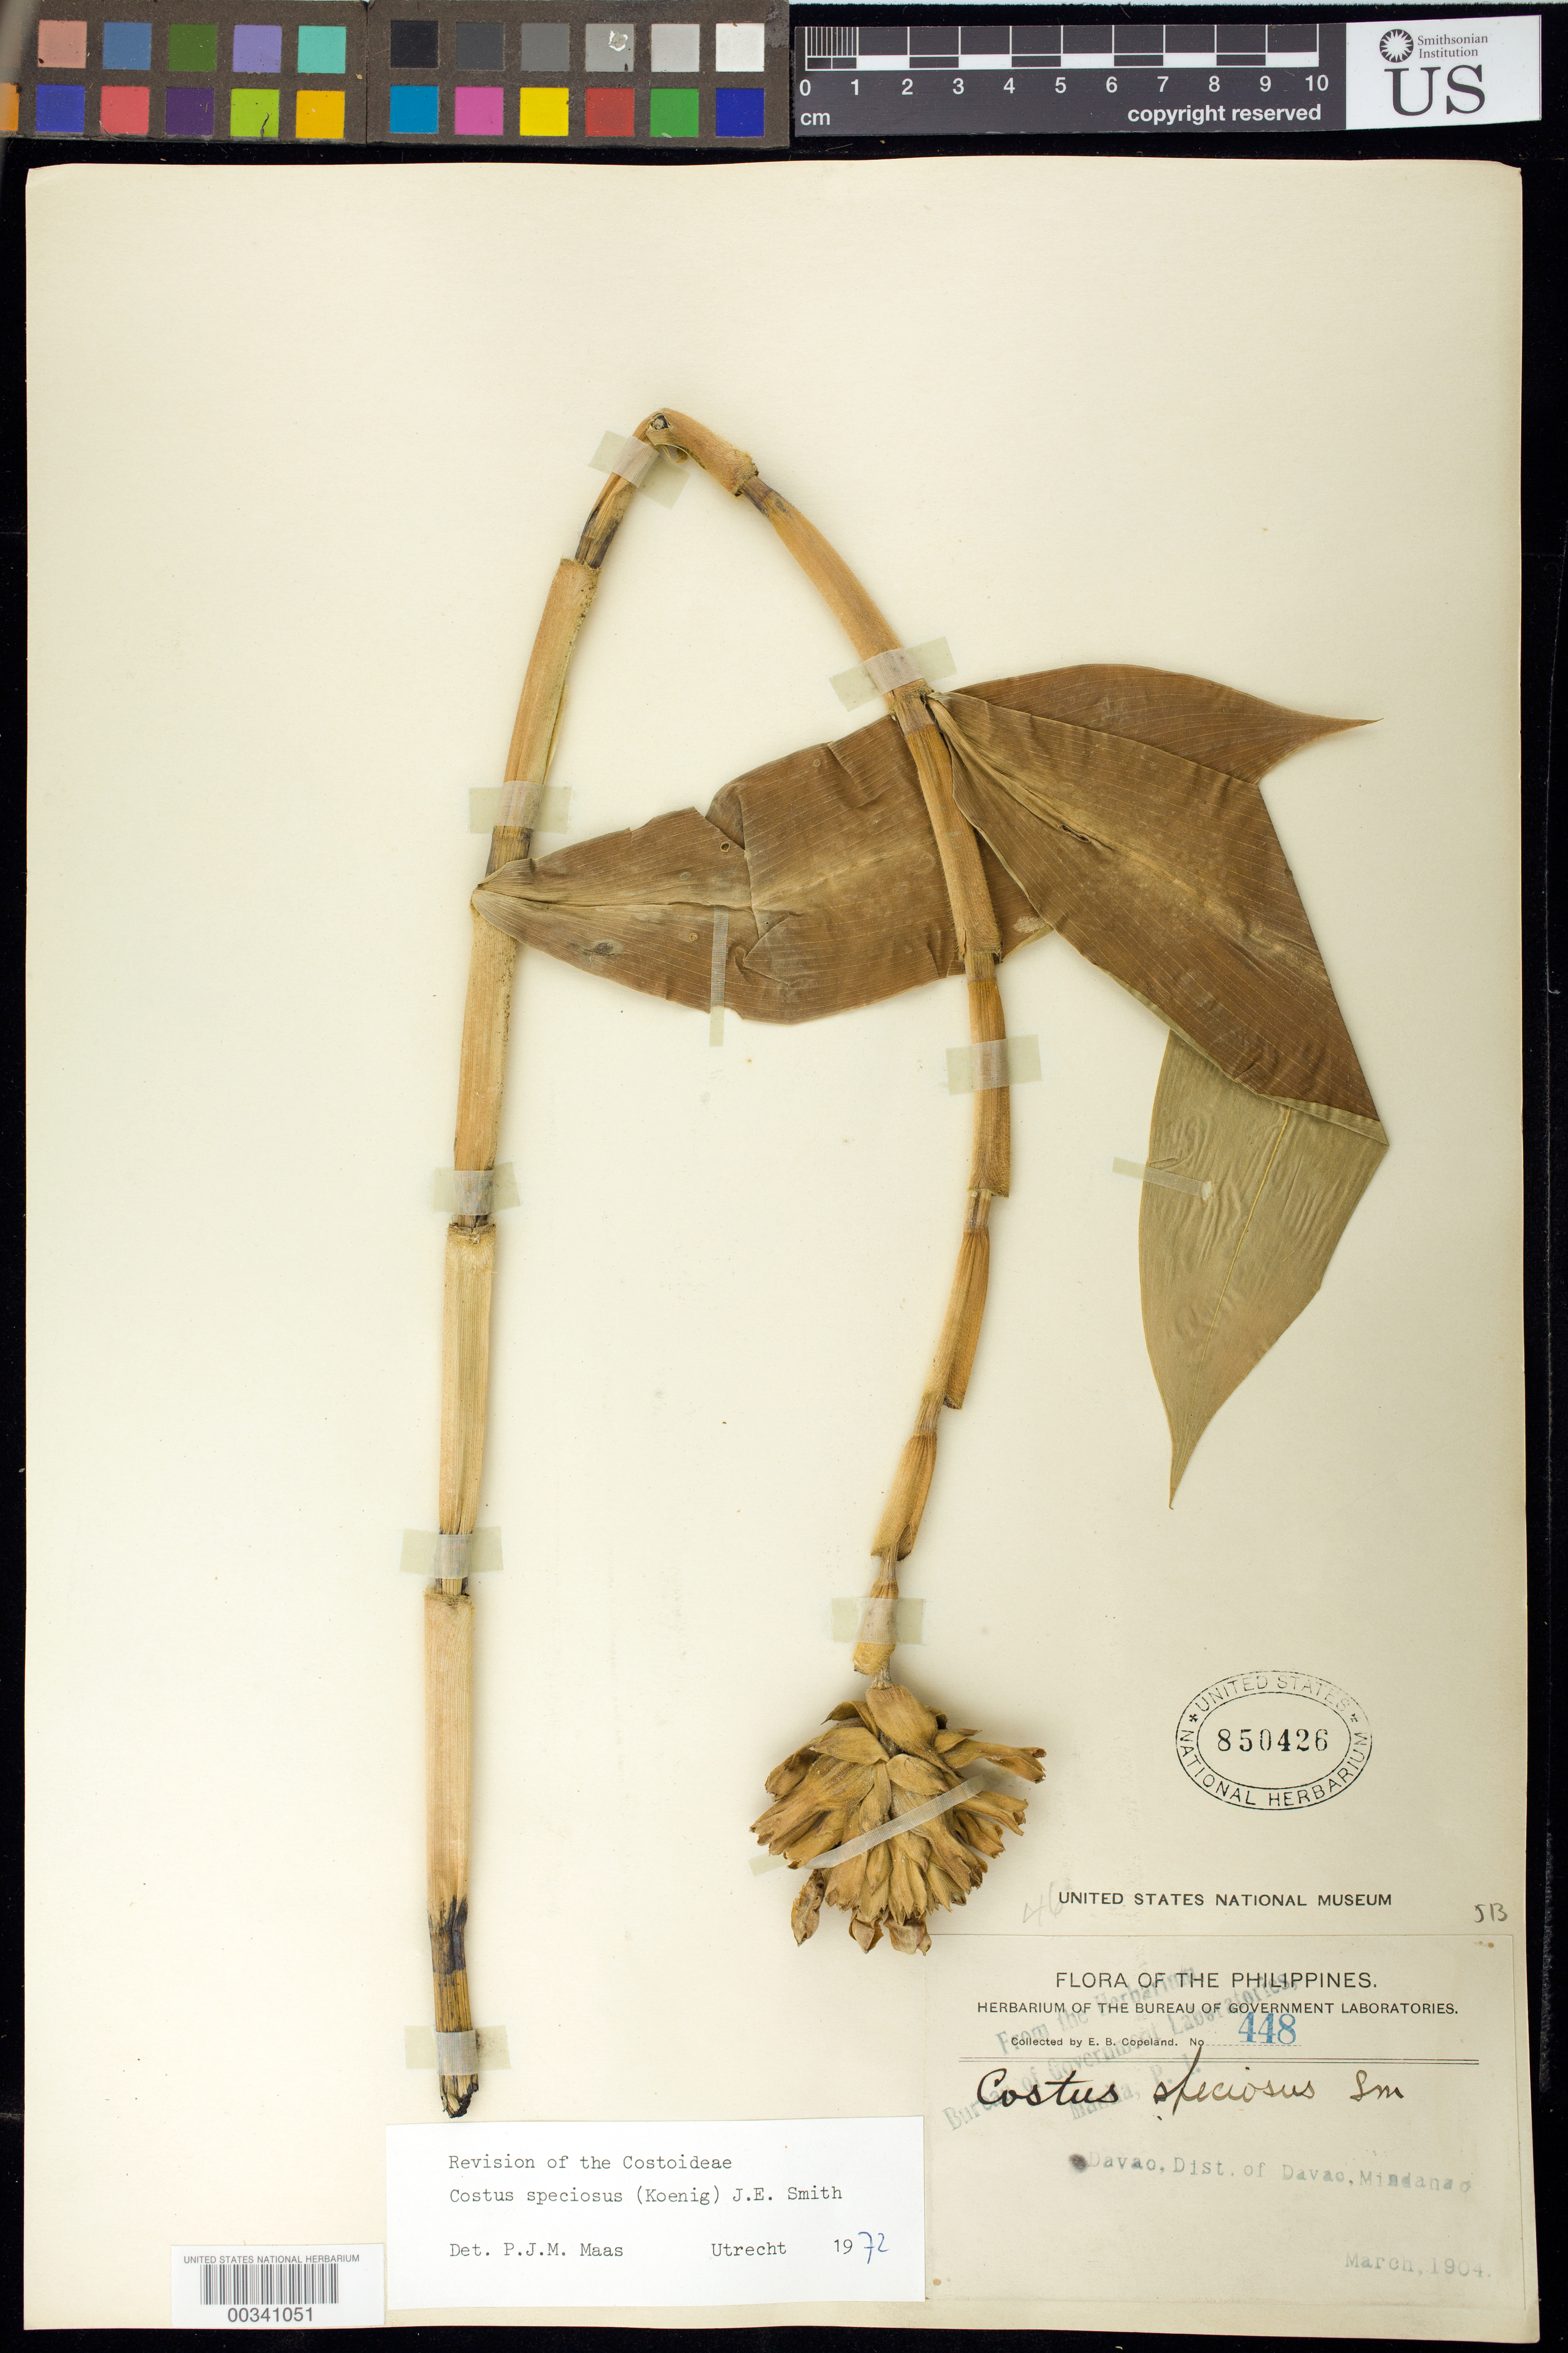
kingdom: Plantae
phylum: Tracheophyta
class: Liliopsida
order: Zingiberales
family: Costaceae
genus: Hellenia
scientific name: Hellenia speciosa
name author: (J. Koenig) S.R. Dutta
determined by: (US) Smithsonian Institution - National Museum of Natural History - Department of Botany (UNITED STATES)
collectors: E. B. Copeland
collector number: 448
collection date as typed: Mar 1904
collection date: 1904-03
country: Philippines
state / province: Davao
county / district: Davao del Norte / Davao del Sur / Davao Oriental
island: Mindanao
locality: Davao, dist. of Davao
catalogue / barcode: US 850426